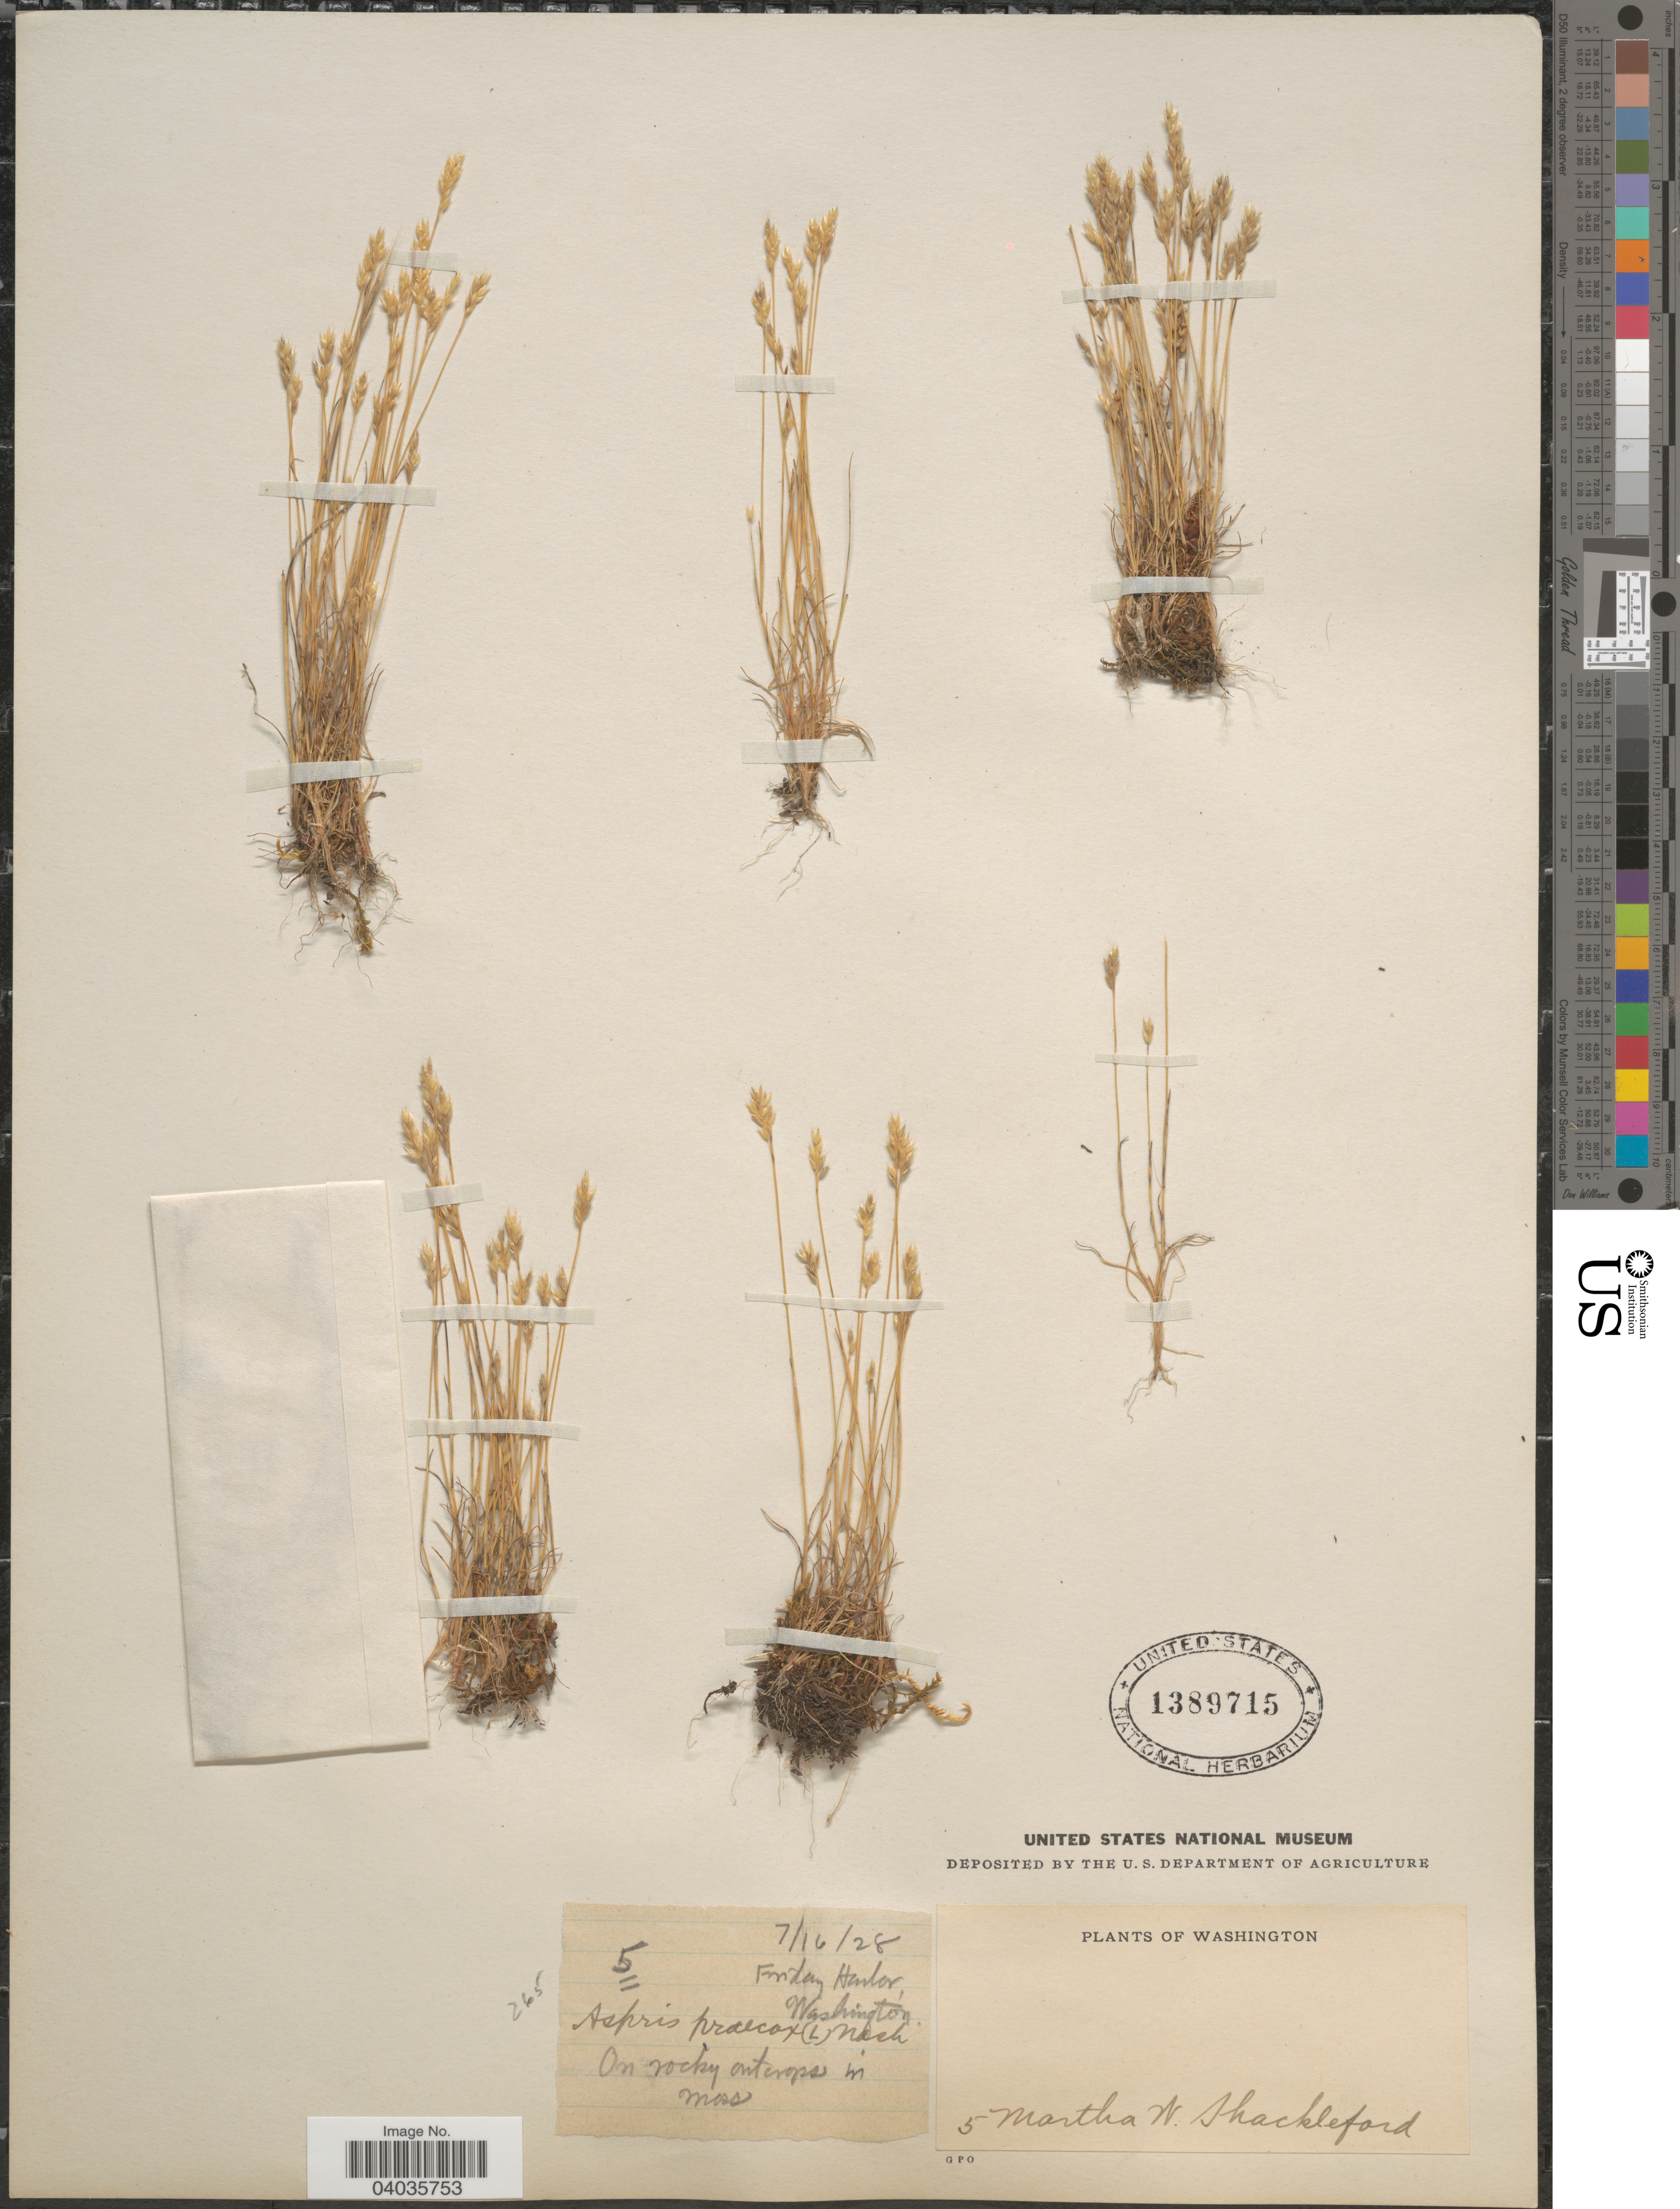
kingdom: Plantae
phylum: Tracheophyta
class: Liliopsida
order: Poales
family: Poaceae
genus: Aira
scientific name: Aira praecox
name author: L.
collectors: M. Shackleford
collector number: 5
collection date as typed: Transcribed d/m/y: 16/7/28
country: United States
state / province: Washington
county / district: San Juan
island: San Juan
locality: Friday Harbor.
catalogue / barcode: US 1389715